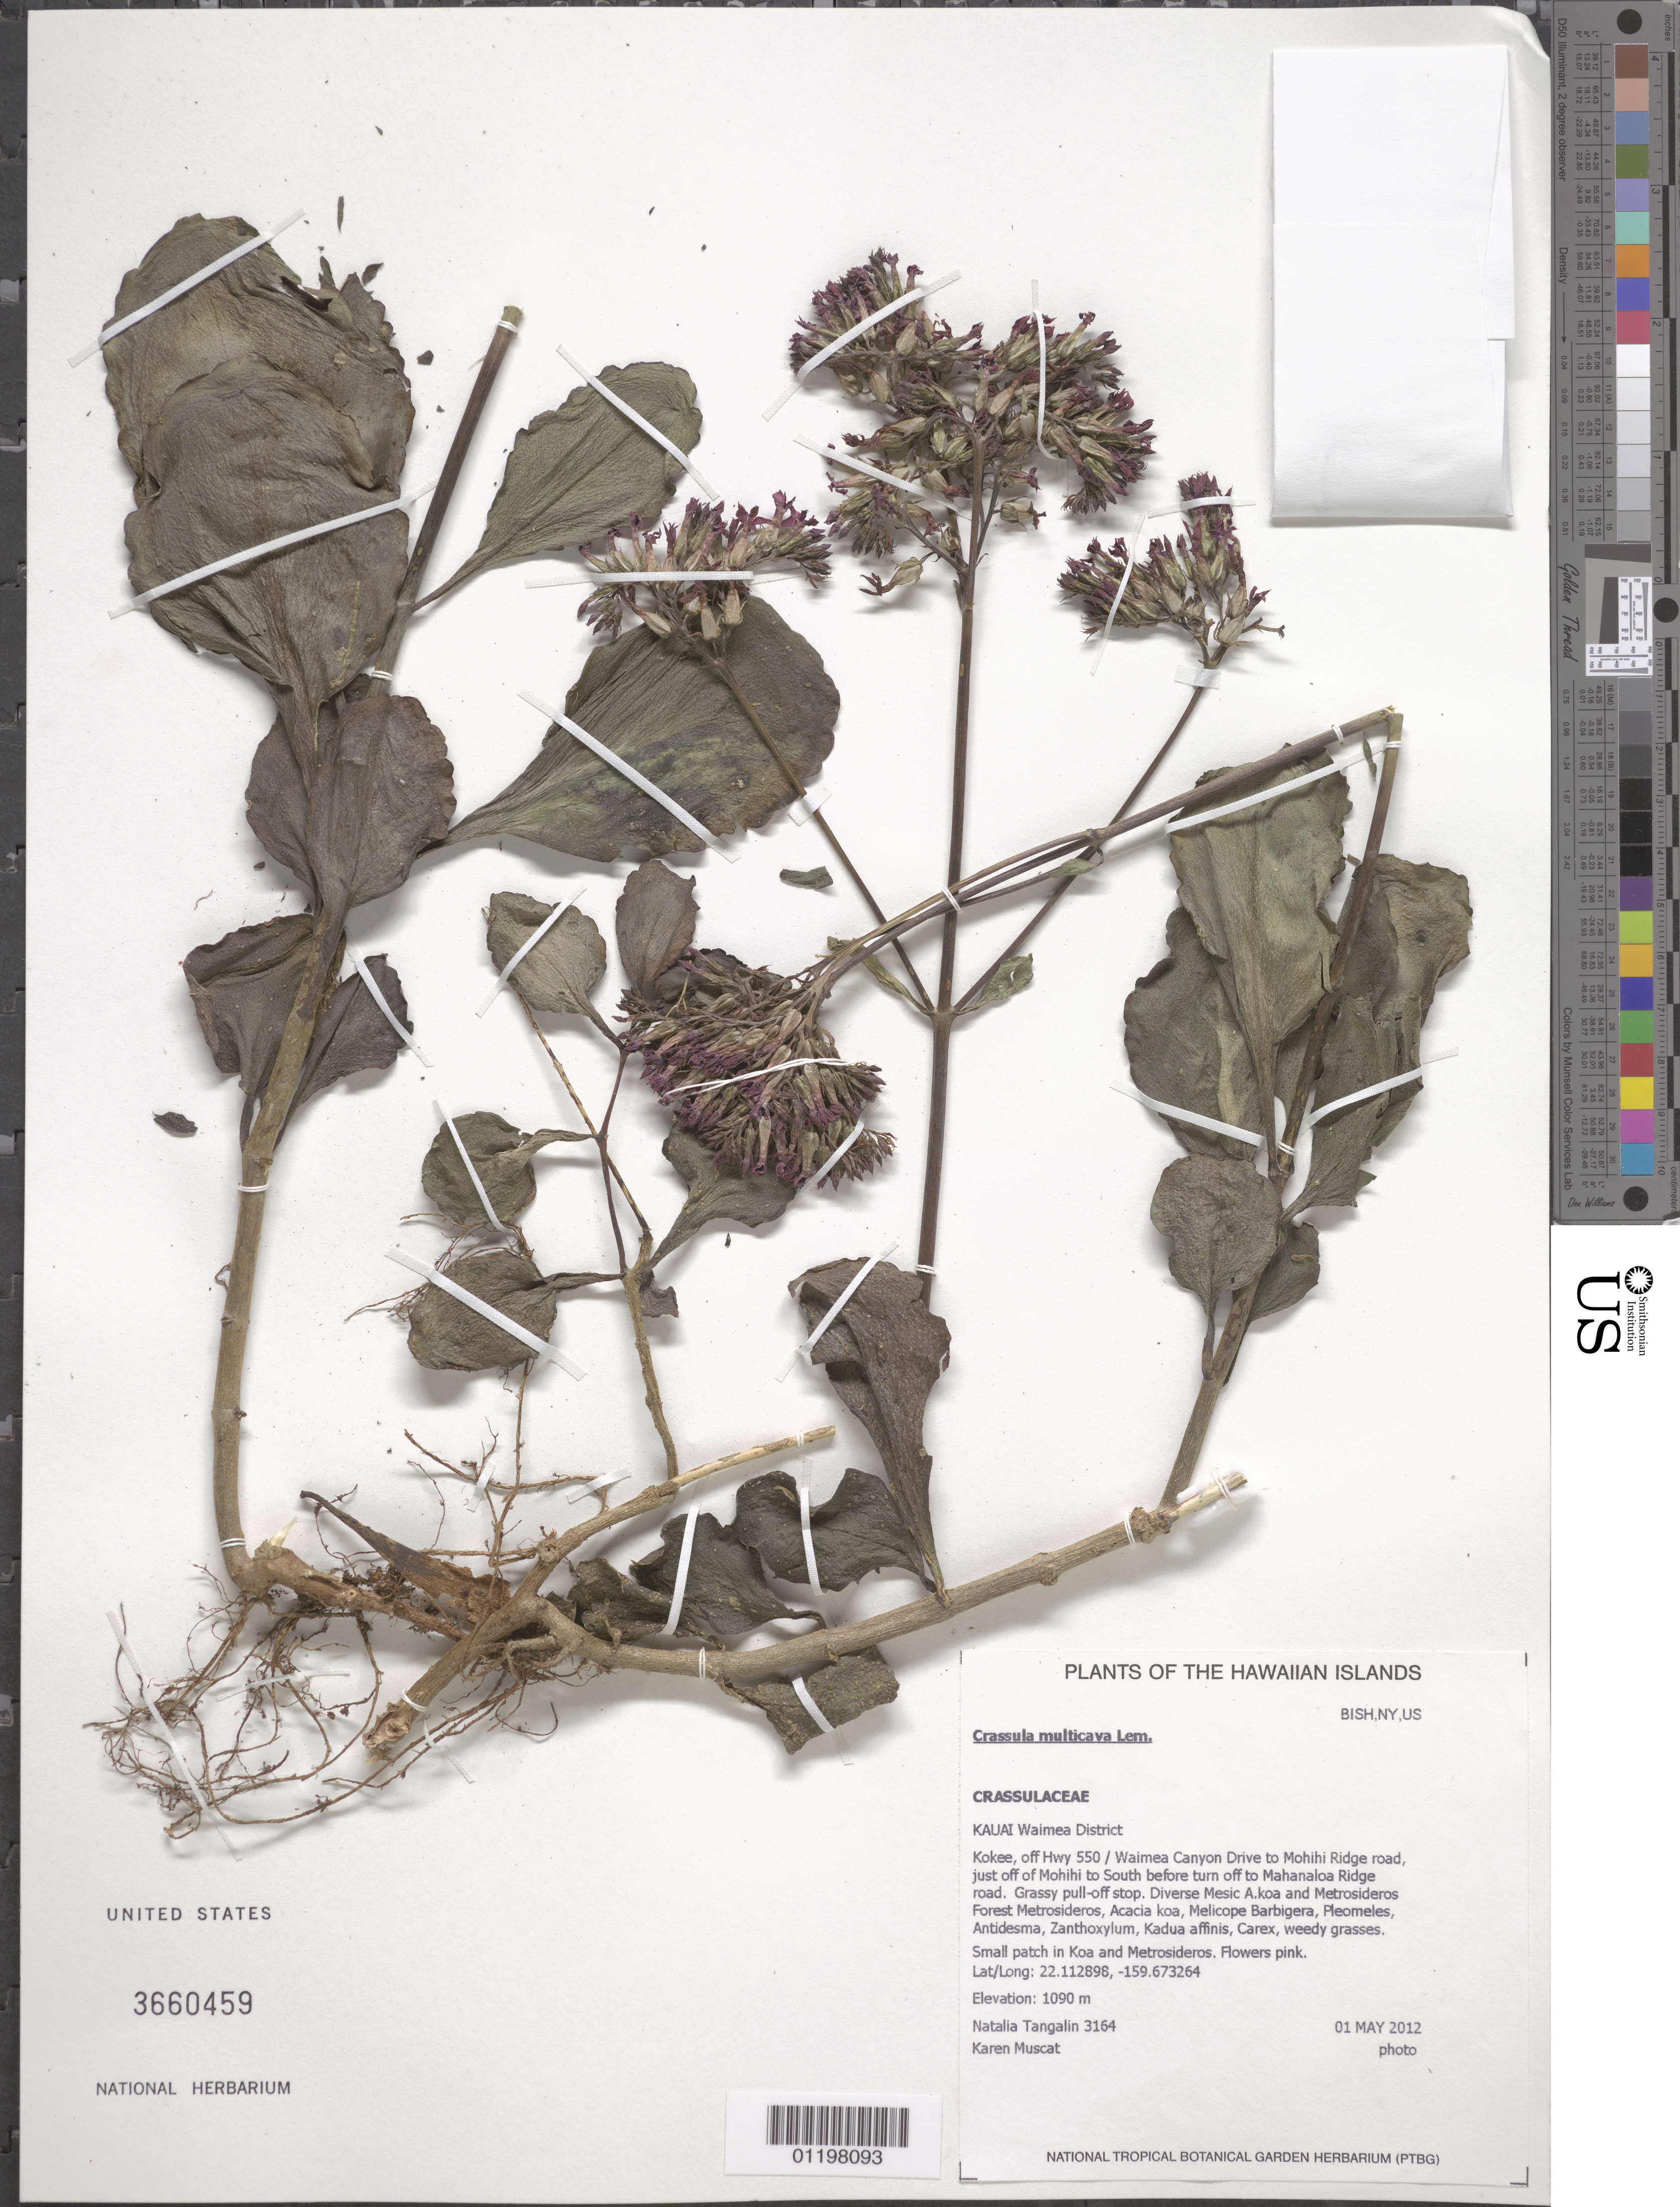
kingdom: Plantae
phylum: Tracheophyta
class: Magnoliopsida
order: Saxifragales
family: Crassulaceae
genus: Crassula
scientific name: Crassula multicava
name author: Lem.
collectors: N. Tangalin & K. Muscat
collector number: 3164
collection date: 2012-05-01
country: United States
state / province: Hawaii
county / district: Kauai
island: Kaua'i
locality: Waimea District, Kokee, off Hwy. 550, Waimea Canyon Drive to Mohihi Ridge Road, just off Mohihi to South before turn off to Mahanaloa Ridge Road, grassy pull-off stop.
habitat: Mesic forest.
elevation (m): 1090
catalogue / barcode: US 3660459